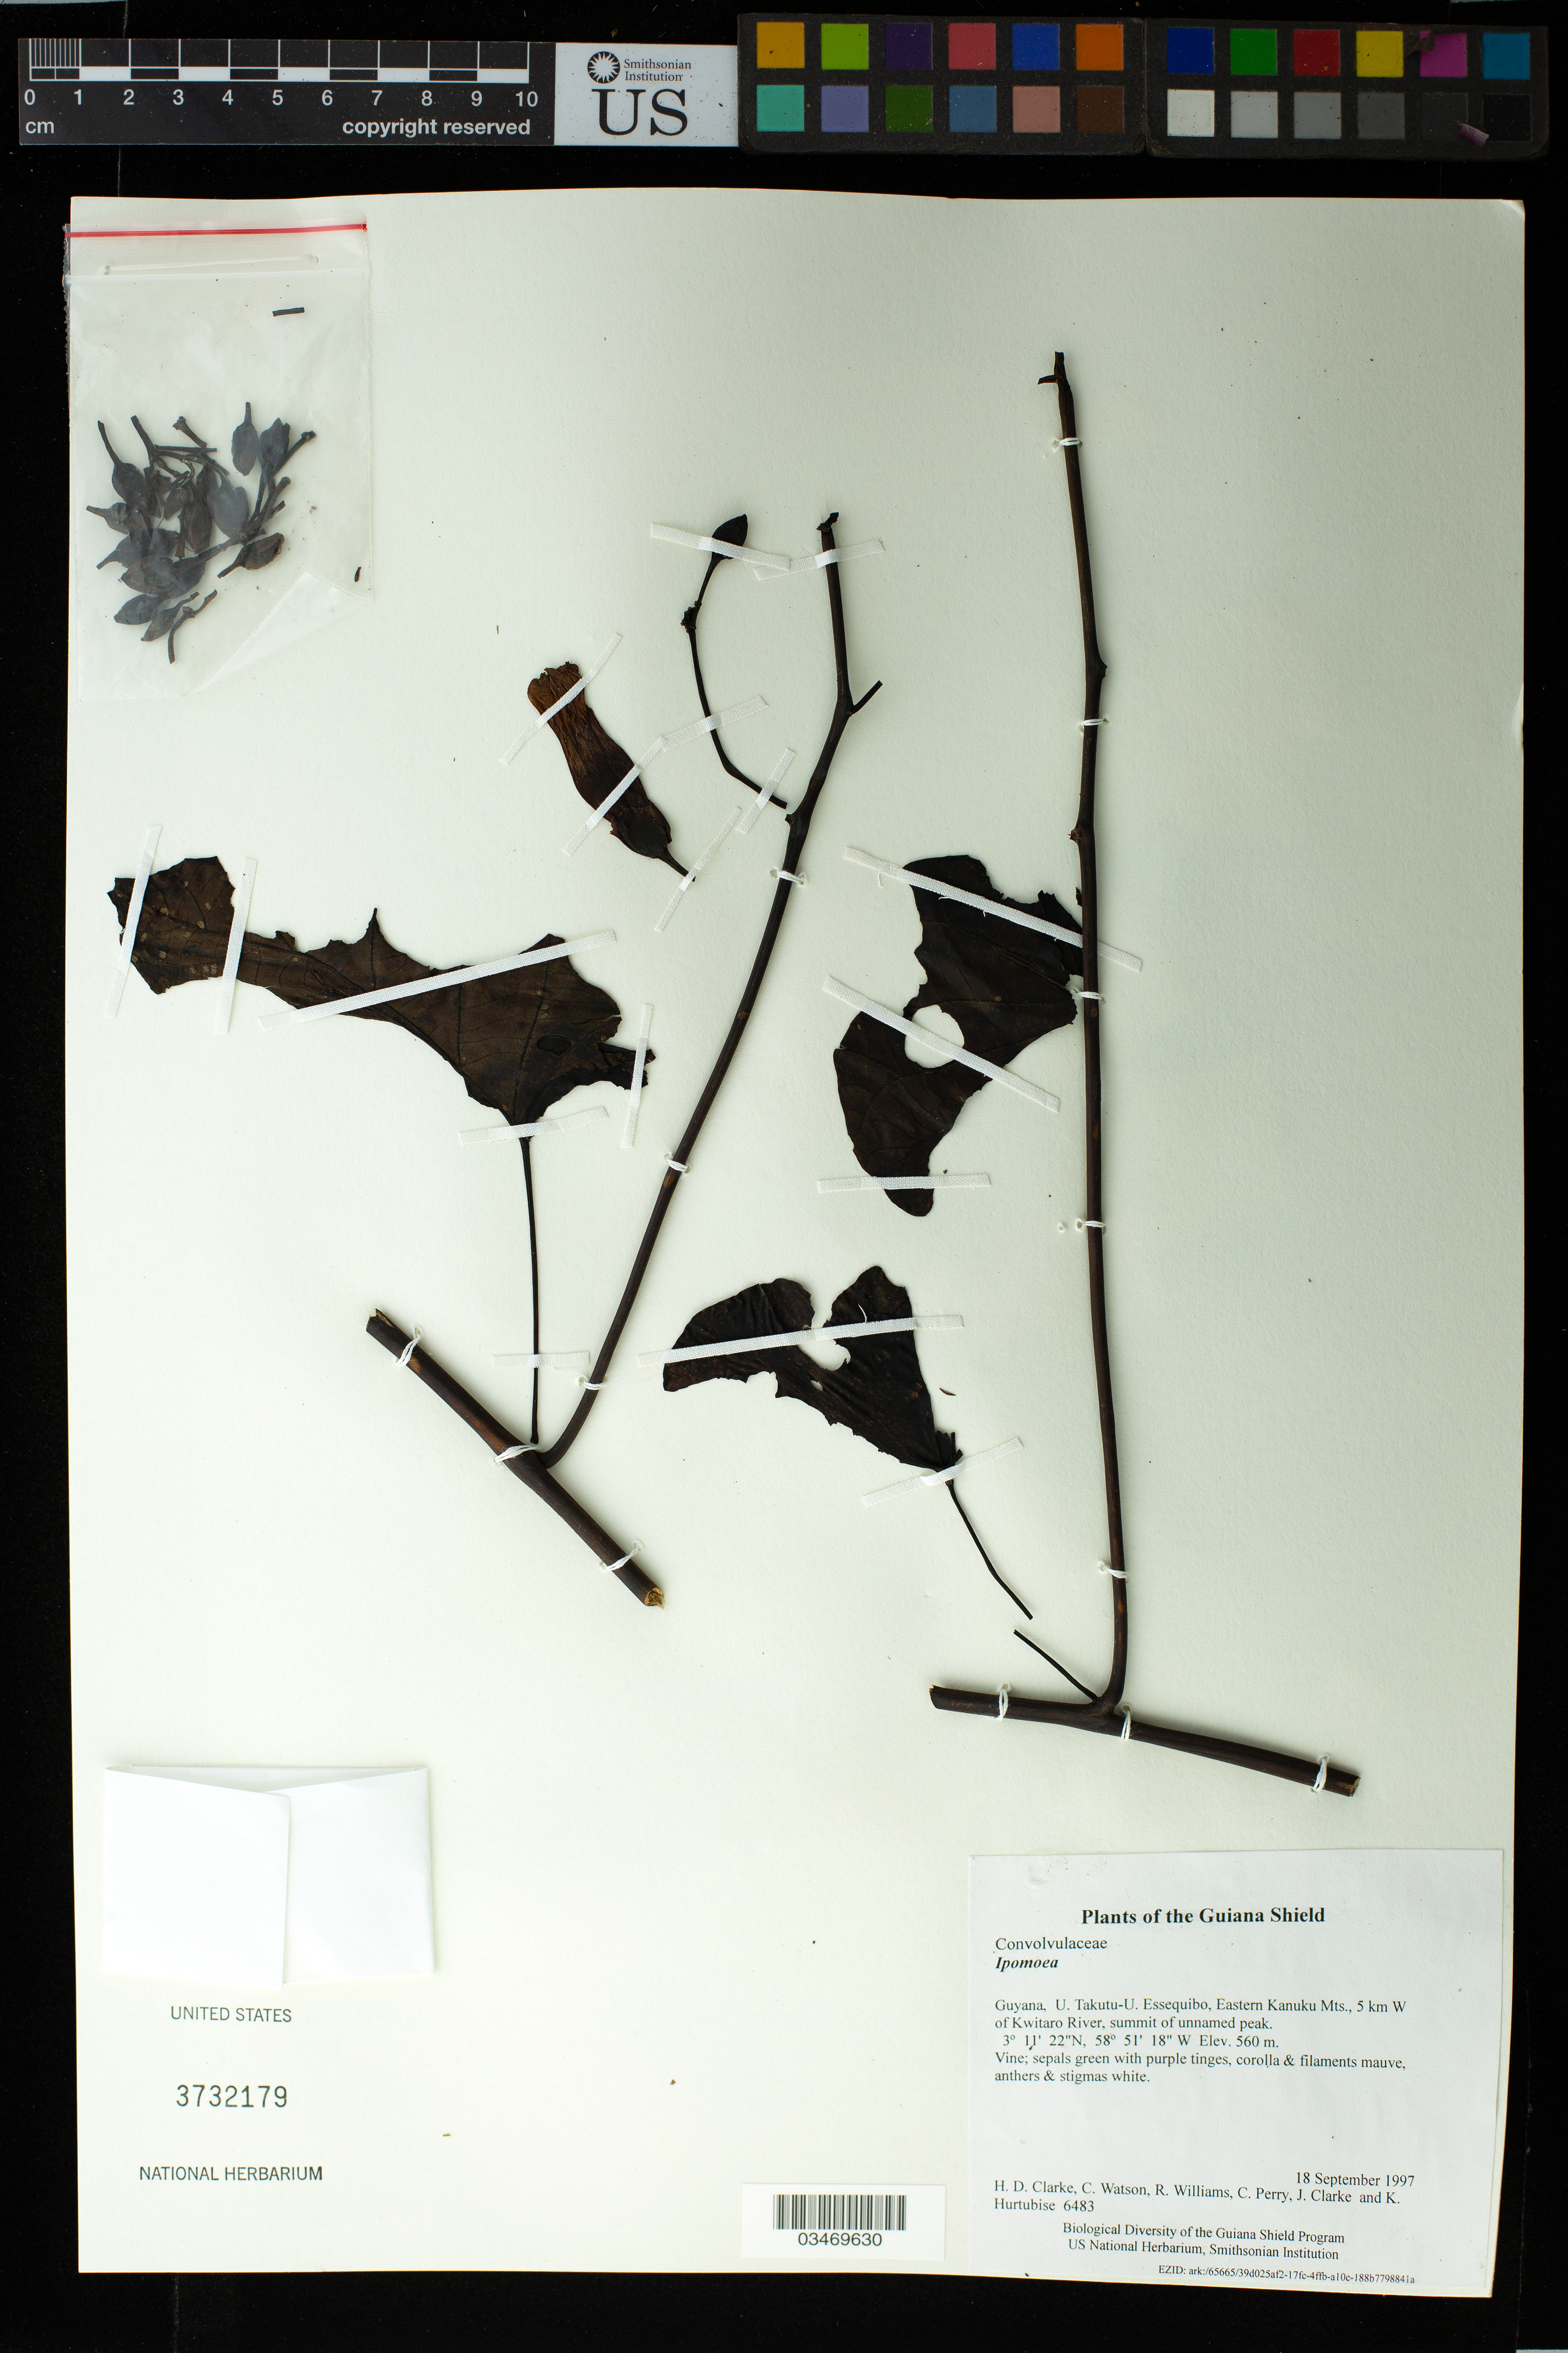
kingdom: Plantae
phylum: Tracheophyta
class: Magnoliopsida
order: Solanales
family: Convolvulaceae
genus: Ipomoea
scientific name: Ipomoea sp.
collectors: H. D. Clarke, C. Watson, R. Williams, C. Perry, J. Clarke & K. Hurtubise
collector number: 6483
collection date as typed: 18 September 1997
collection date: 1997-09-18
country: Guyana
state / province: U. Takutu-U. Essequibo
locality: Eastern Kanuku Mts., 5 km W of Kwitaro River, summit of unnamed peak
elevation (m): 560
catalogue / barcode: US 3732179